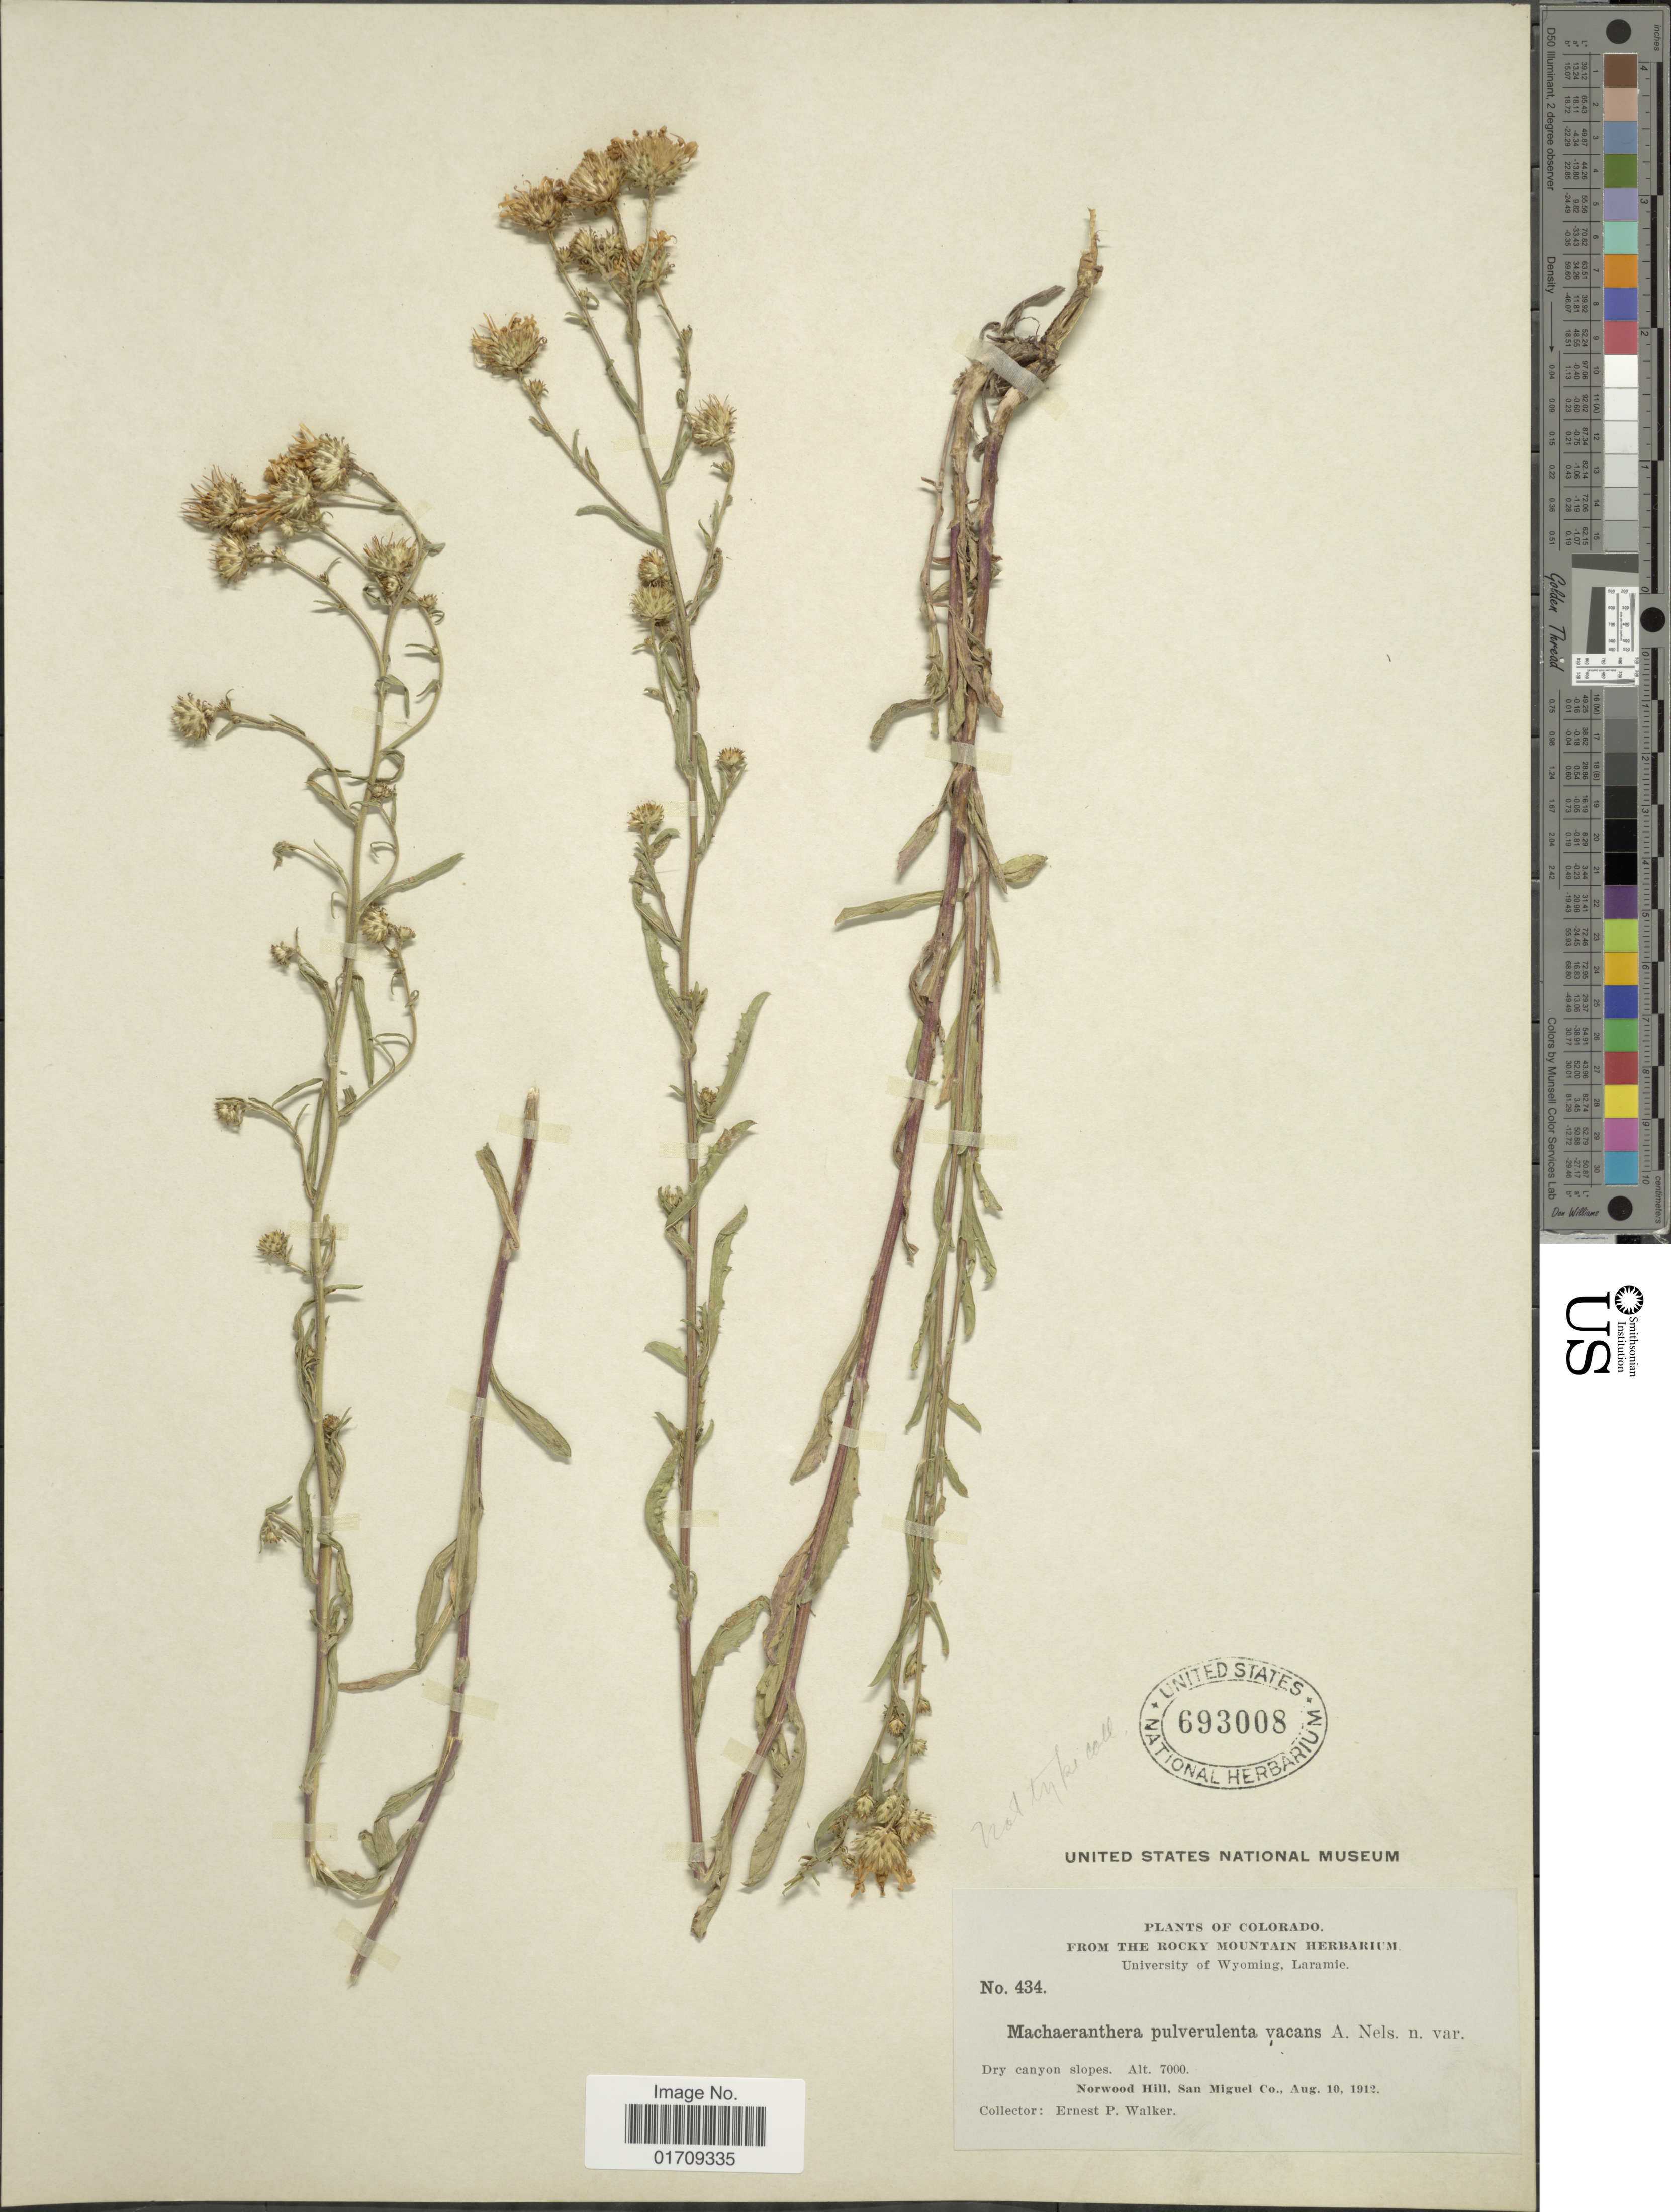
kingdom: Plantae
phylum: Tracheophyta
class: Magnoliopsida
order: Asterales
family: Asteraceae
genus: Machaeranthera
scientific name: Machaeranthera rubricaulis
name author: Rydb.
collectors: E. P. Walker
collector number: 434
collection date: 1912-08-10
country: United States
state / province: Colorado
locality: Norwood Hill, San Miguel Co.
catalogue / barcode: US 693008